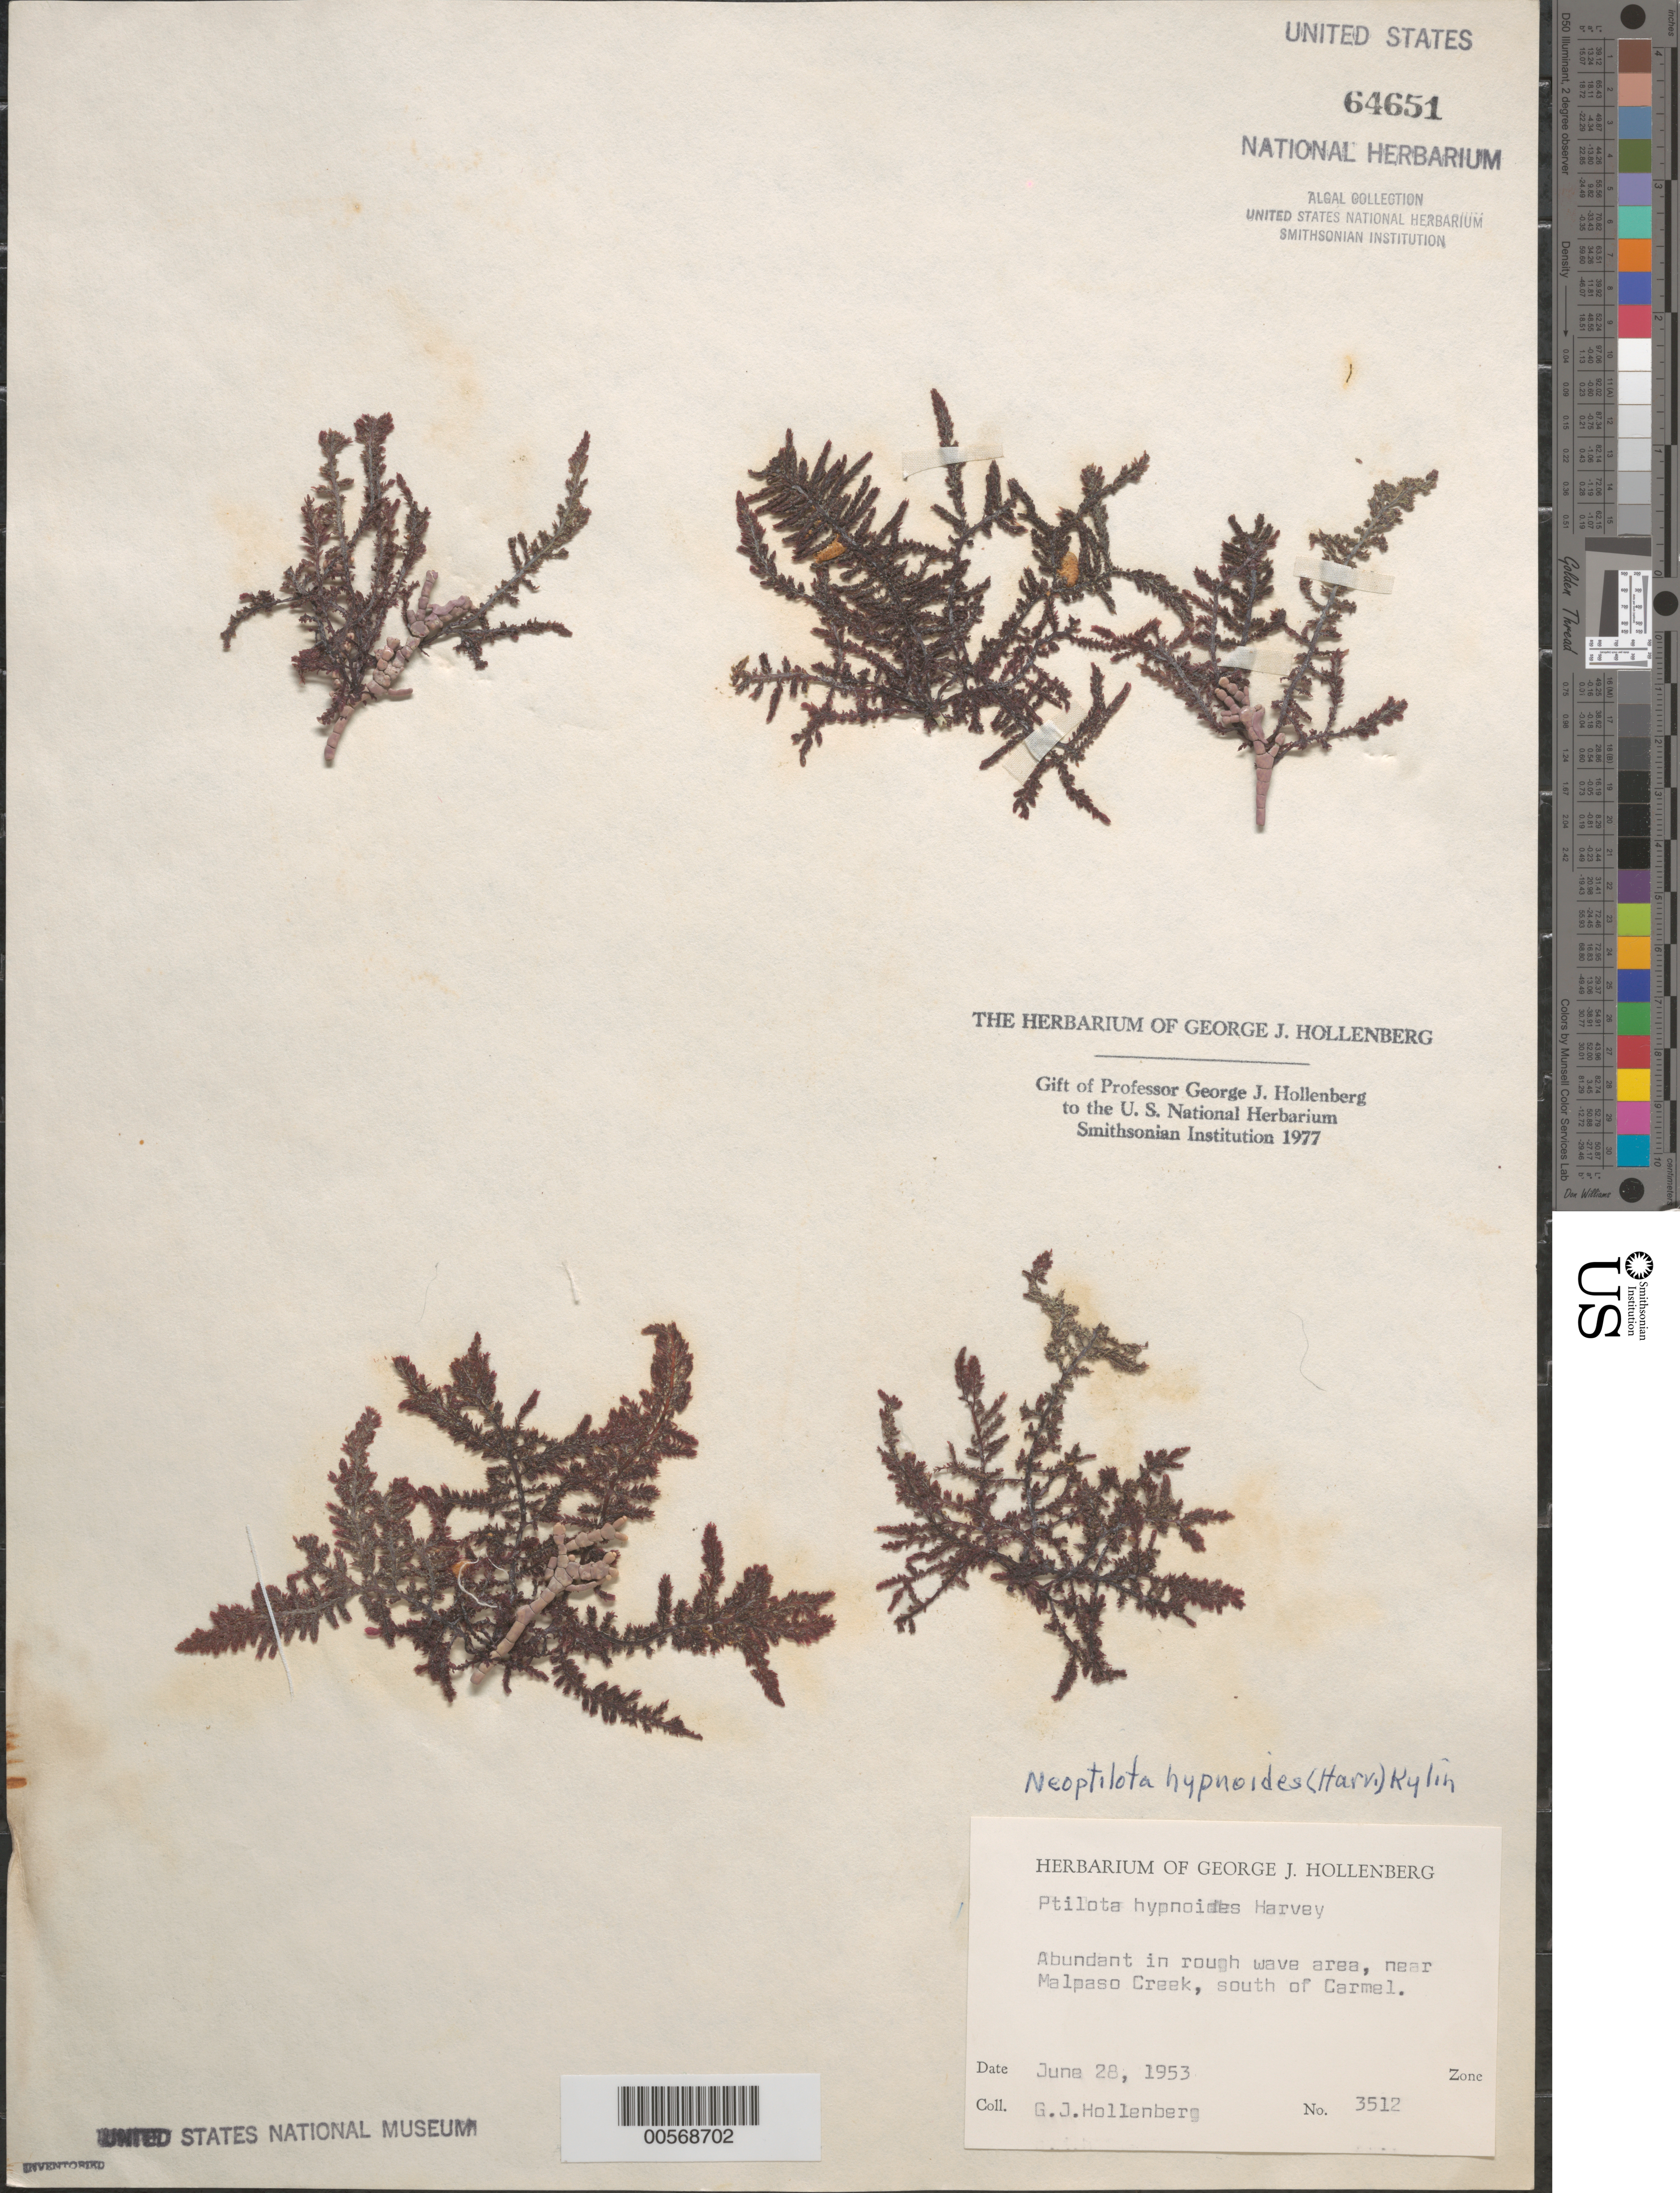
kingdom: Plantae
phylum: Rhodophyta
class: Florideophyceae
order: Ceramiales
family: Wrangeliaceae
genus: Ptilota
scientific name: Ptilota hypnoides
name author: Harv. in Hook. & Arn.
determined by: Algae name updating Project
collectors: G. Hollenberg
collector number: GJH 3512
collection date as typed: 28 Jun 1953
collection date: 1953-06-28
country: United States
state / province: California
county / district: Monterey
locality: Near Malpaso Creek, south of Carmel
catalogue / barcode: US 64651